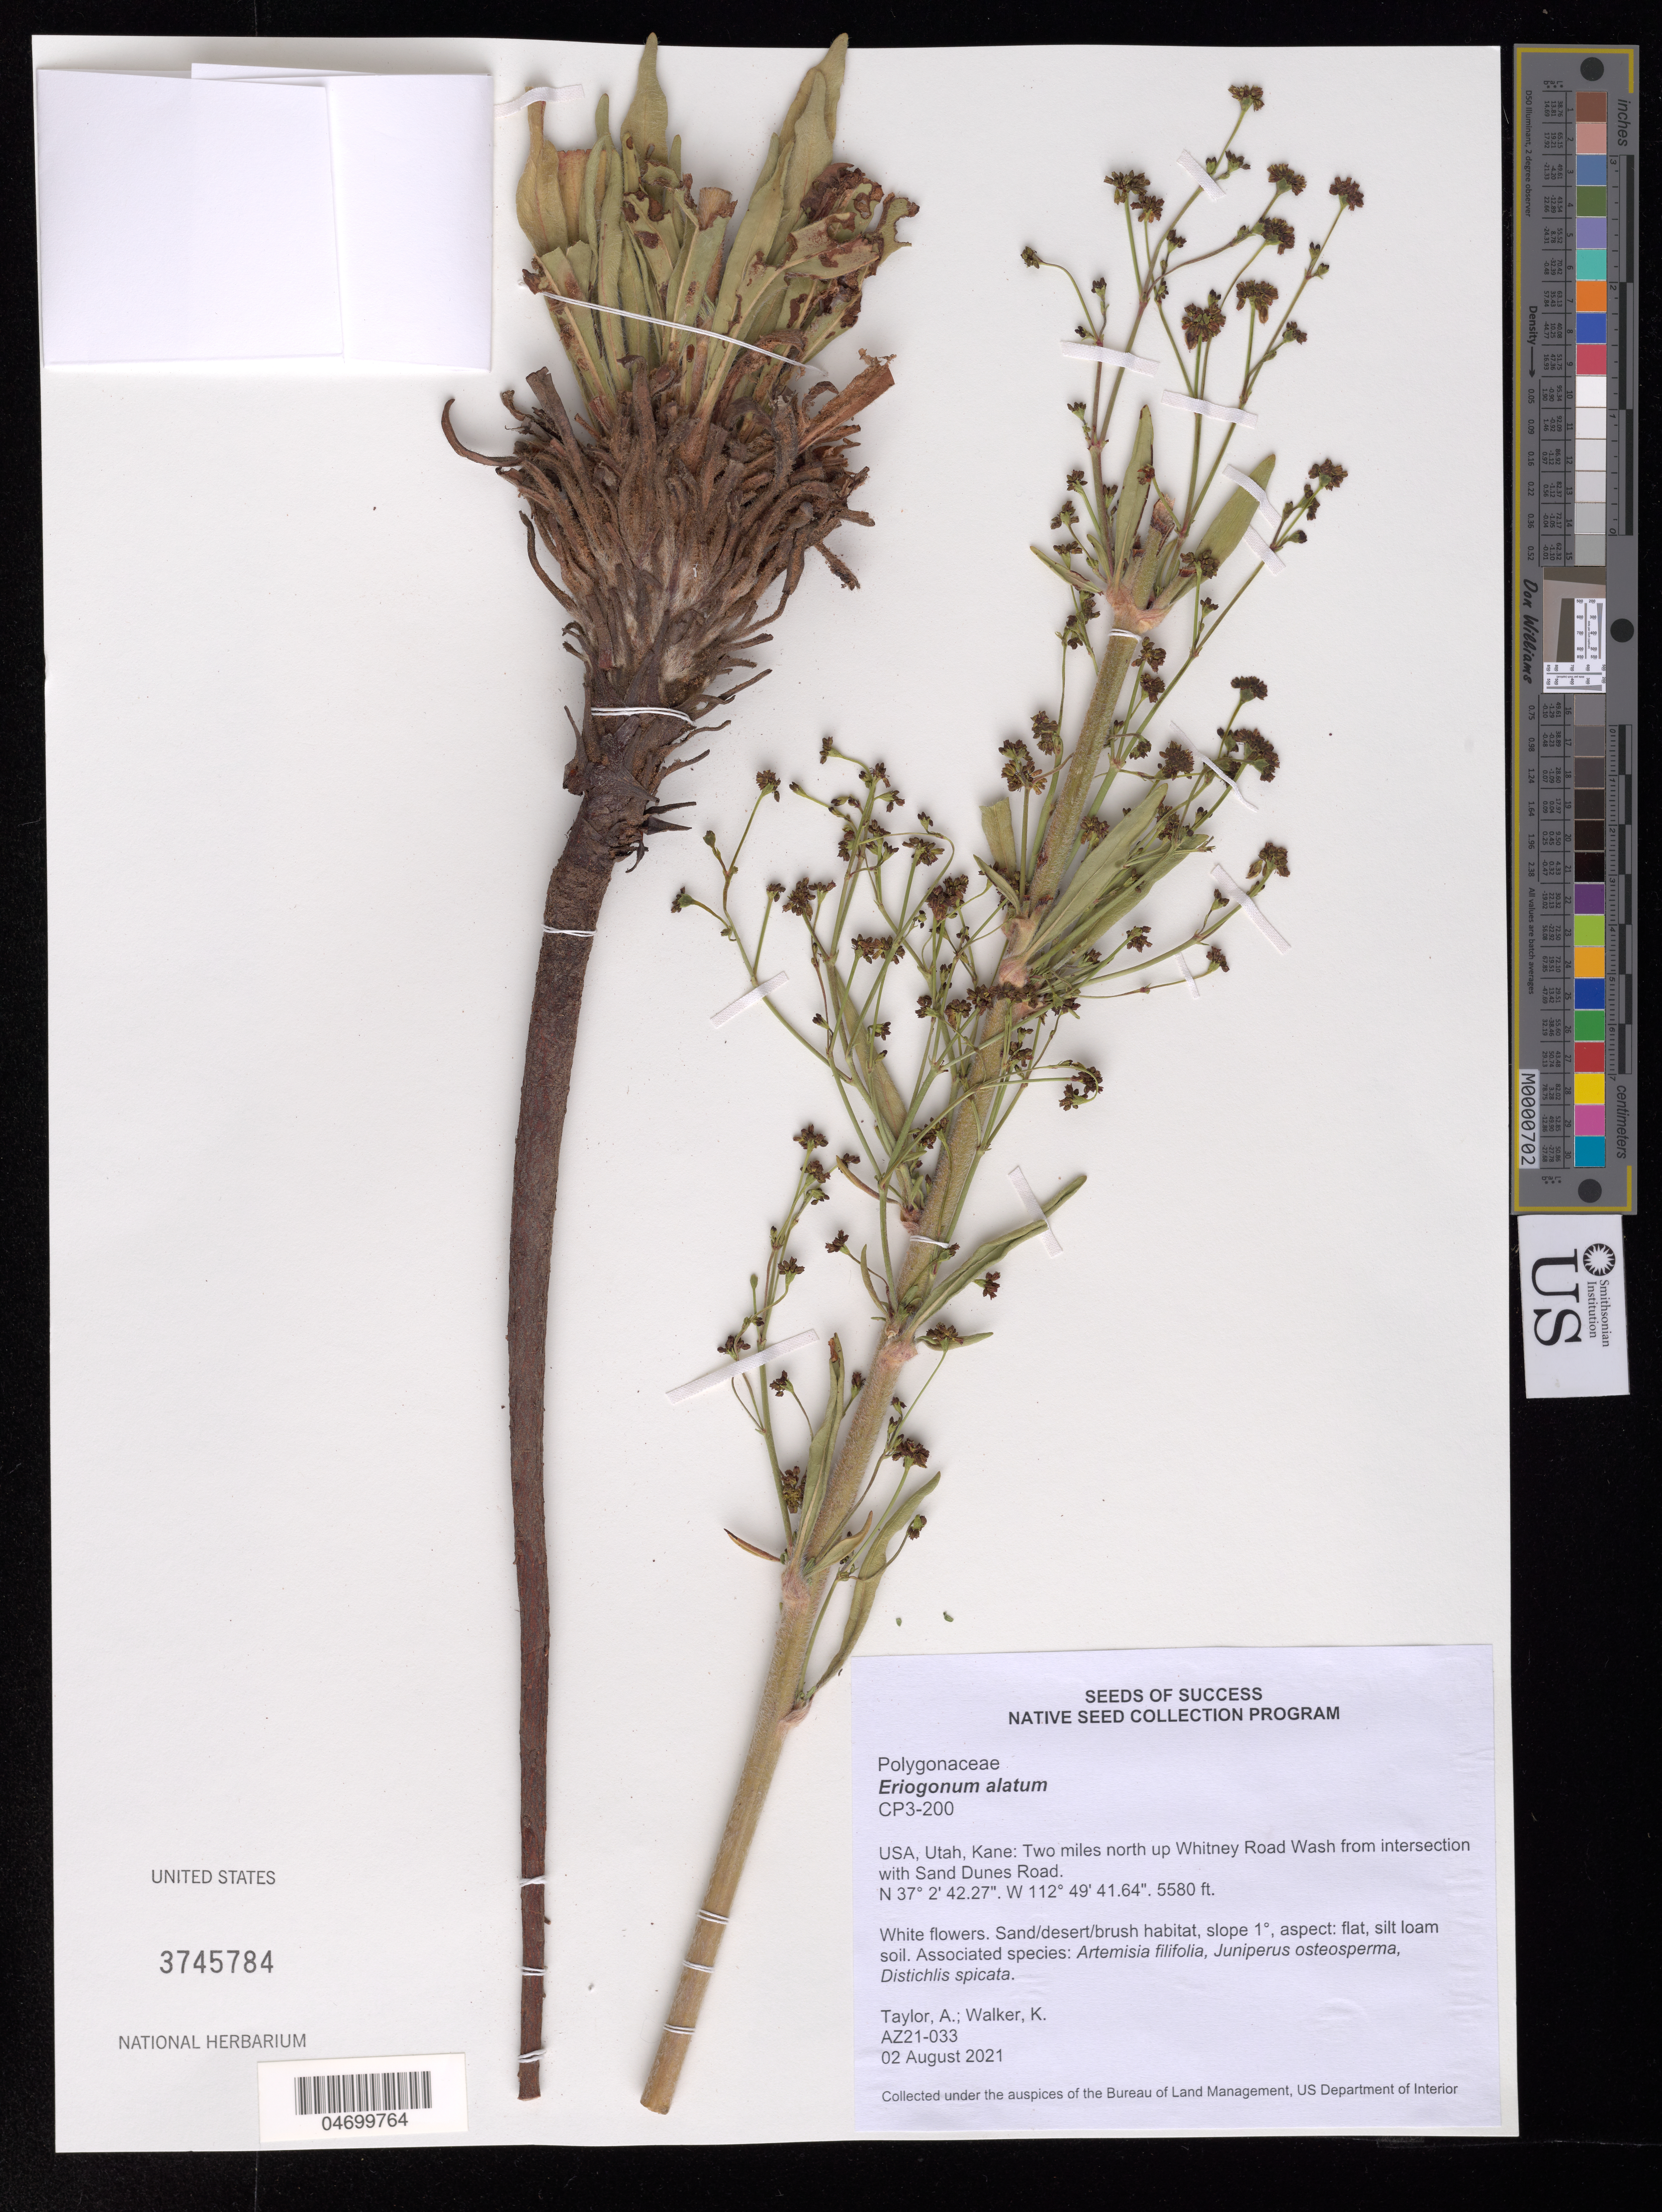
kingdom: Plantae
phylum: Tracheophyta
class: Magnoliopsida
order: Caryophyllales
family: Polygonaceae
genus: Eriogonum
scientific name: Eriogonum alatum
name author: Torr.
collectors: A. Taylor & K. Walker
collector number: CP3-200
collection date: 2021-08-02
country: United States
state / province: Utah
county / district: Kane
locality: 2 mi. N up Whitney Road Wash from intersection with Sand Dunes Rd.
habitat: Flat, slit loam soil. Sand/desert/brush habitat. With Artemisia filifolia, Juniperus osteosperma, Distichlis spicata.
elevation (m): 1701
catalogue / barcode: US 3745784